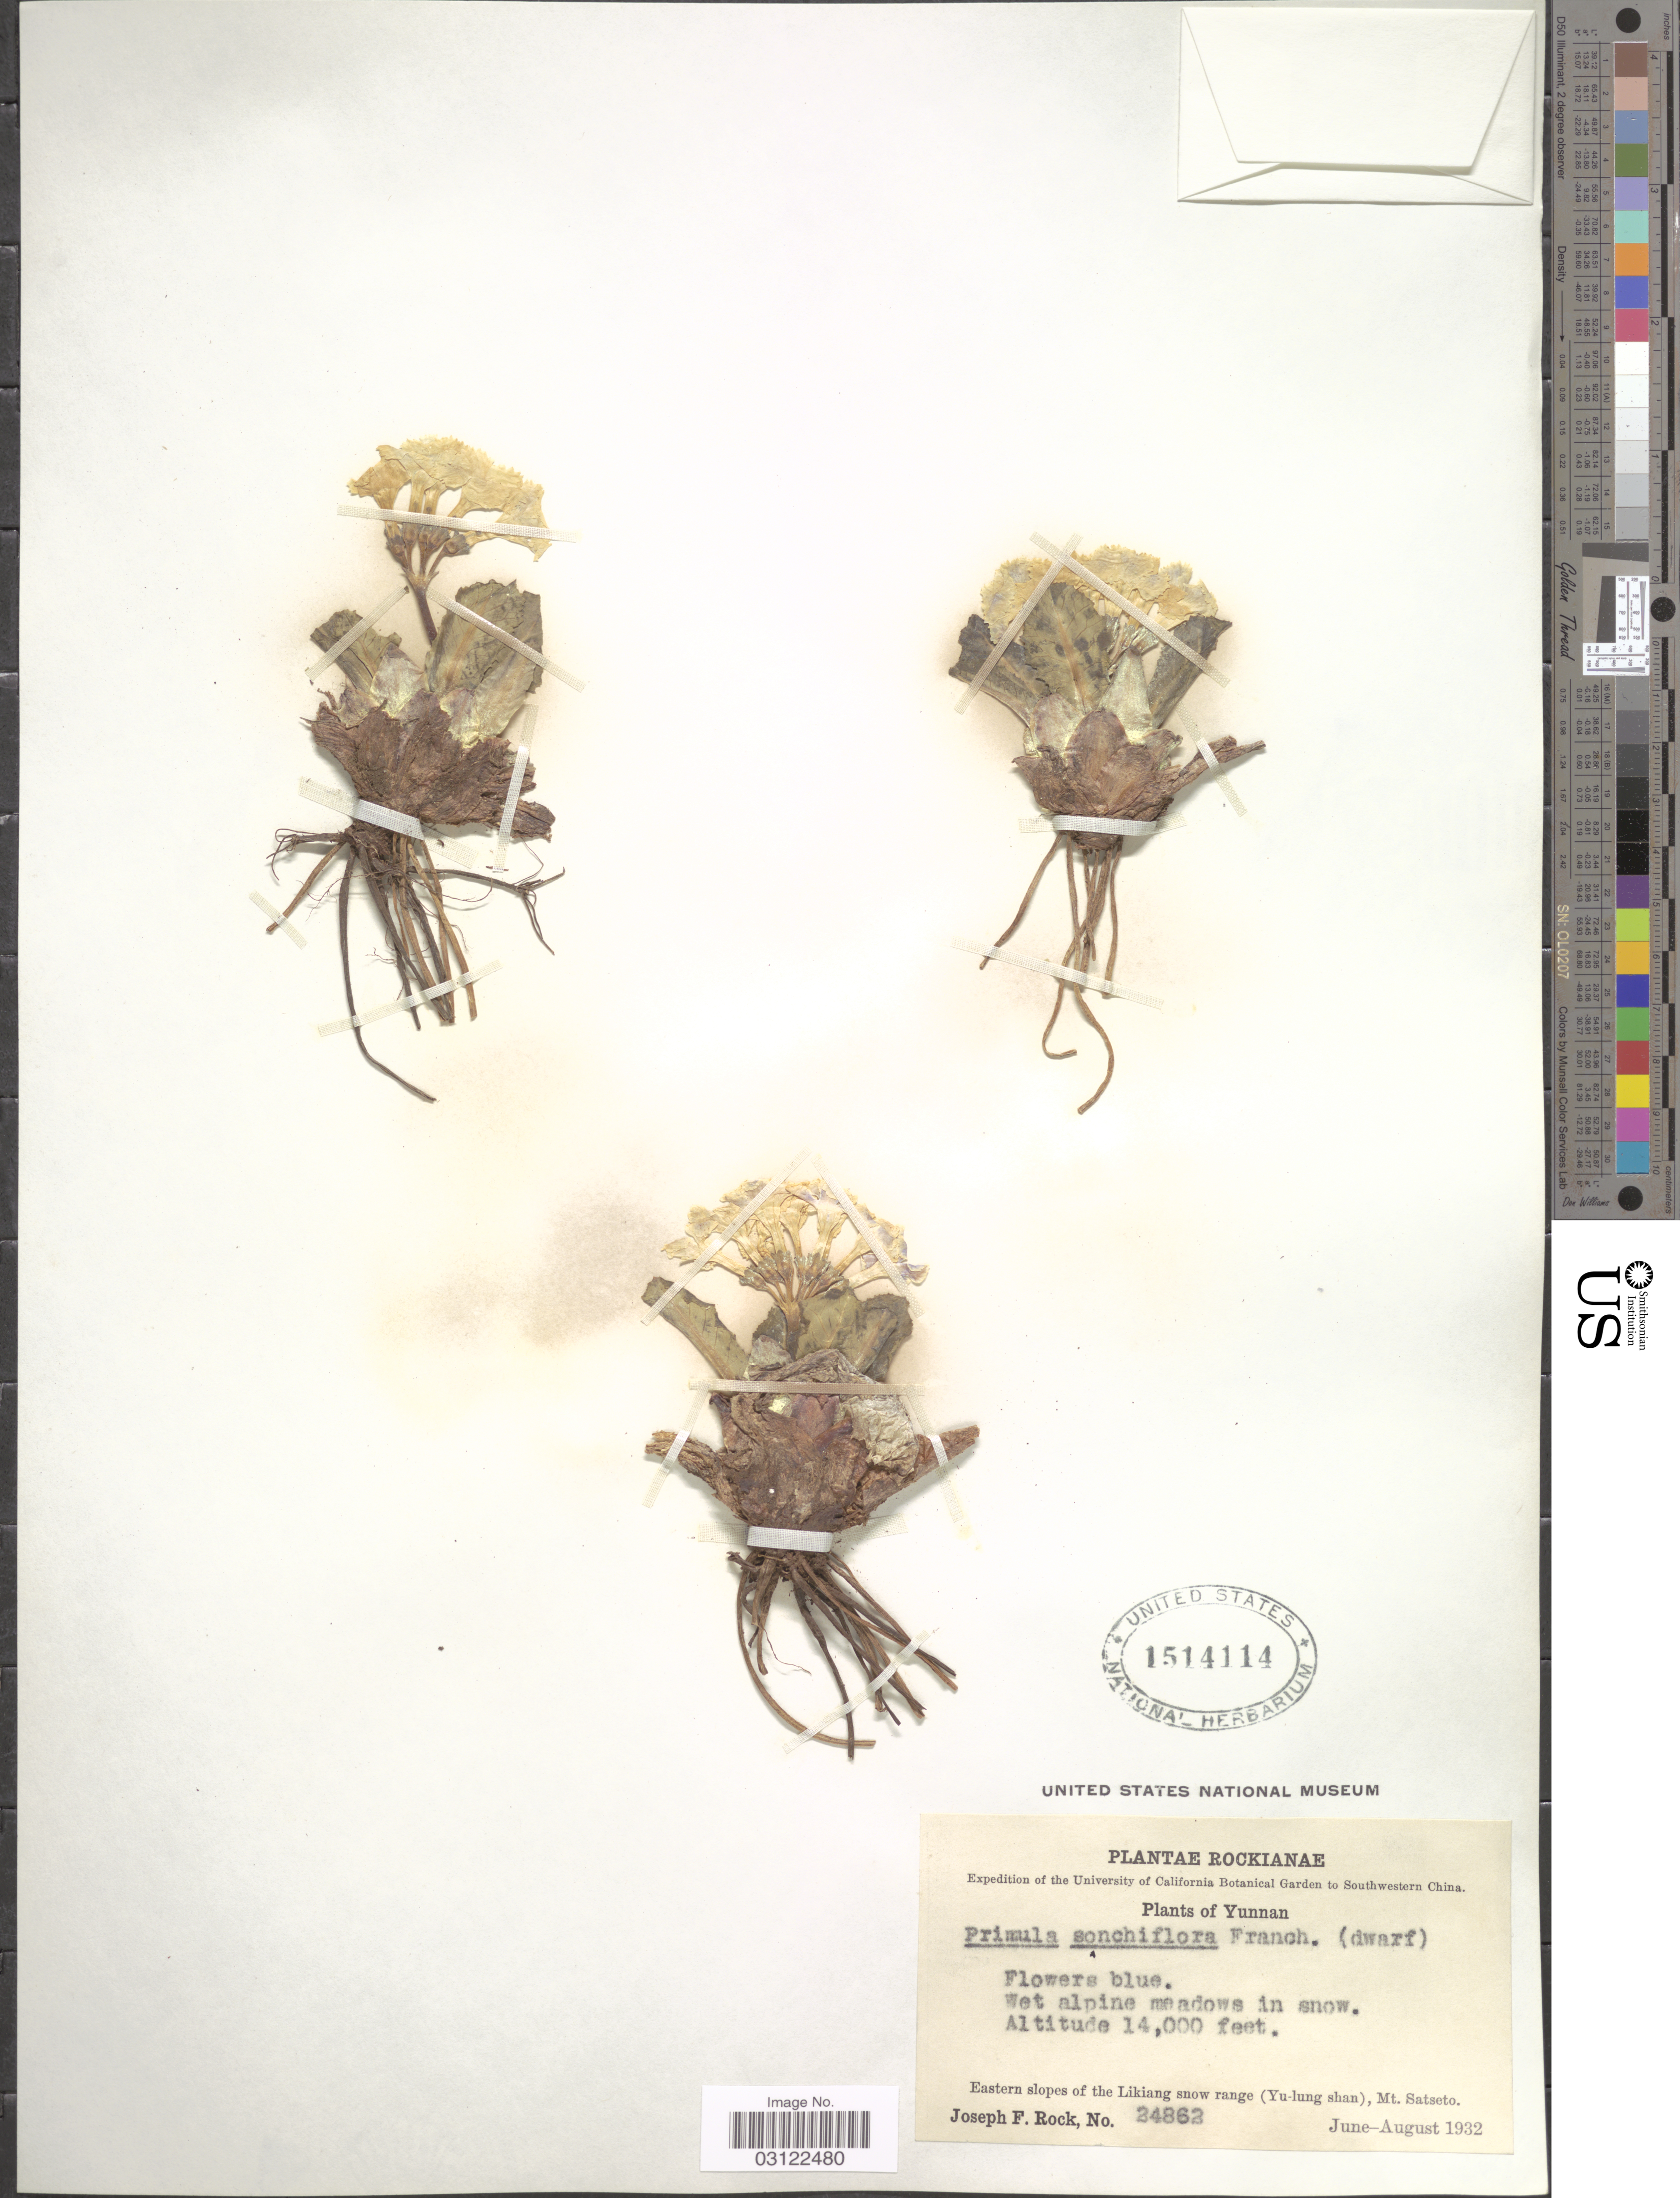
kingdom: Plantae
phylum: Tracheophyta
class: Magnoliopsida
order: Ericales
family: Primulaceae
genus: Primula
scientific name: Primula sonchifolia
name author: Franch.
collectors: J. F. Rock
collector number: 24862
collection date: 1932-06/1932-08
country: China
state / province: Yunnan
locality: Southwestern China. Eastern slopes of the Likiang snow range (Yu-lung shan), Mt. Satseto.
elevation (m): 4267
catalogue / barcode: US 1514114